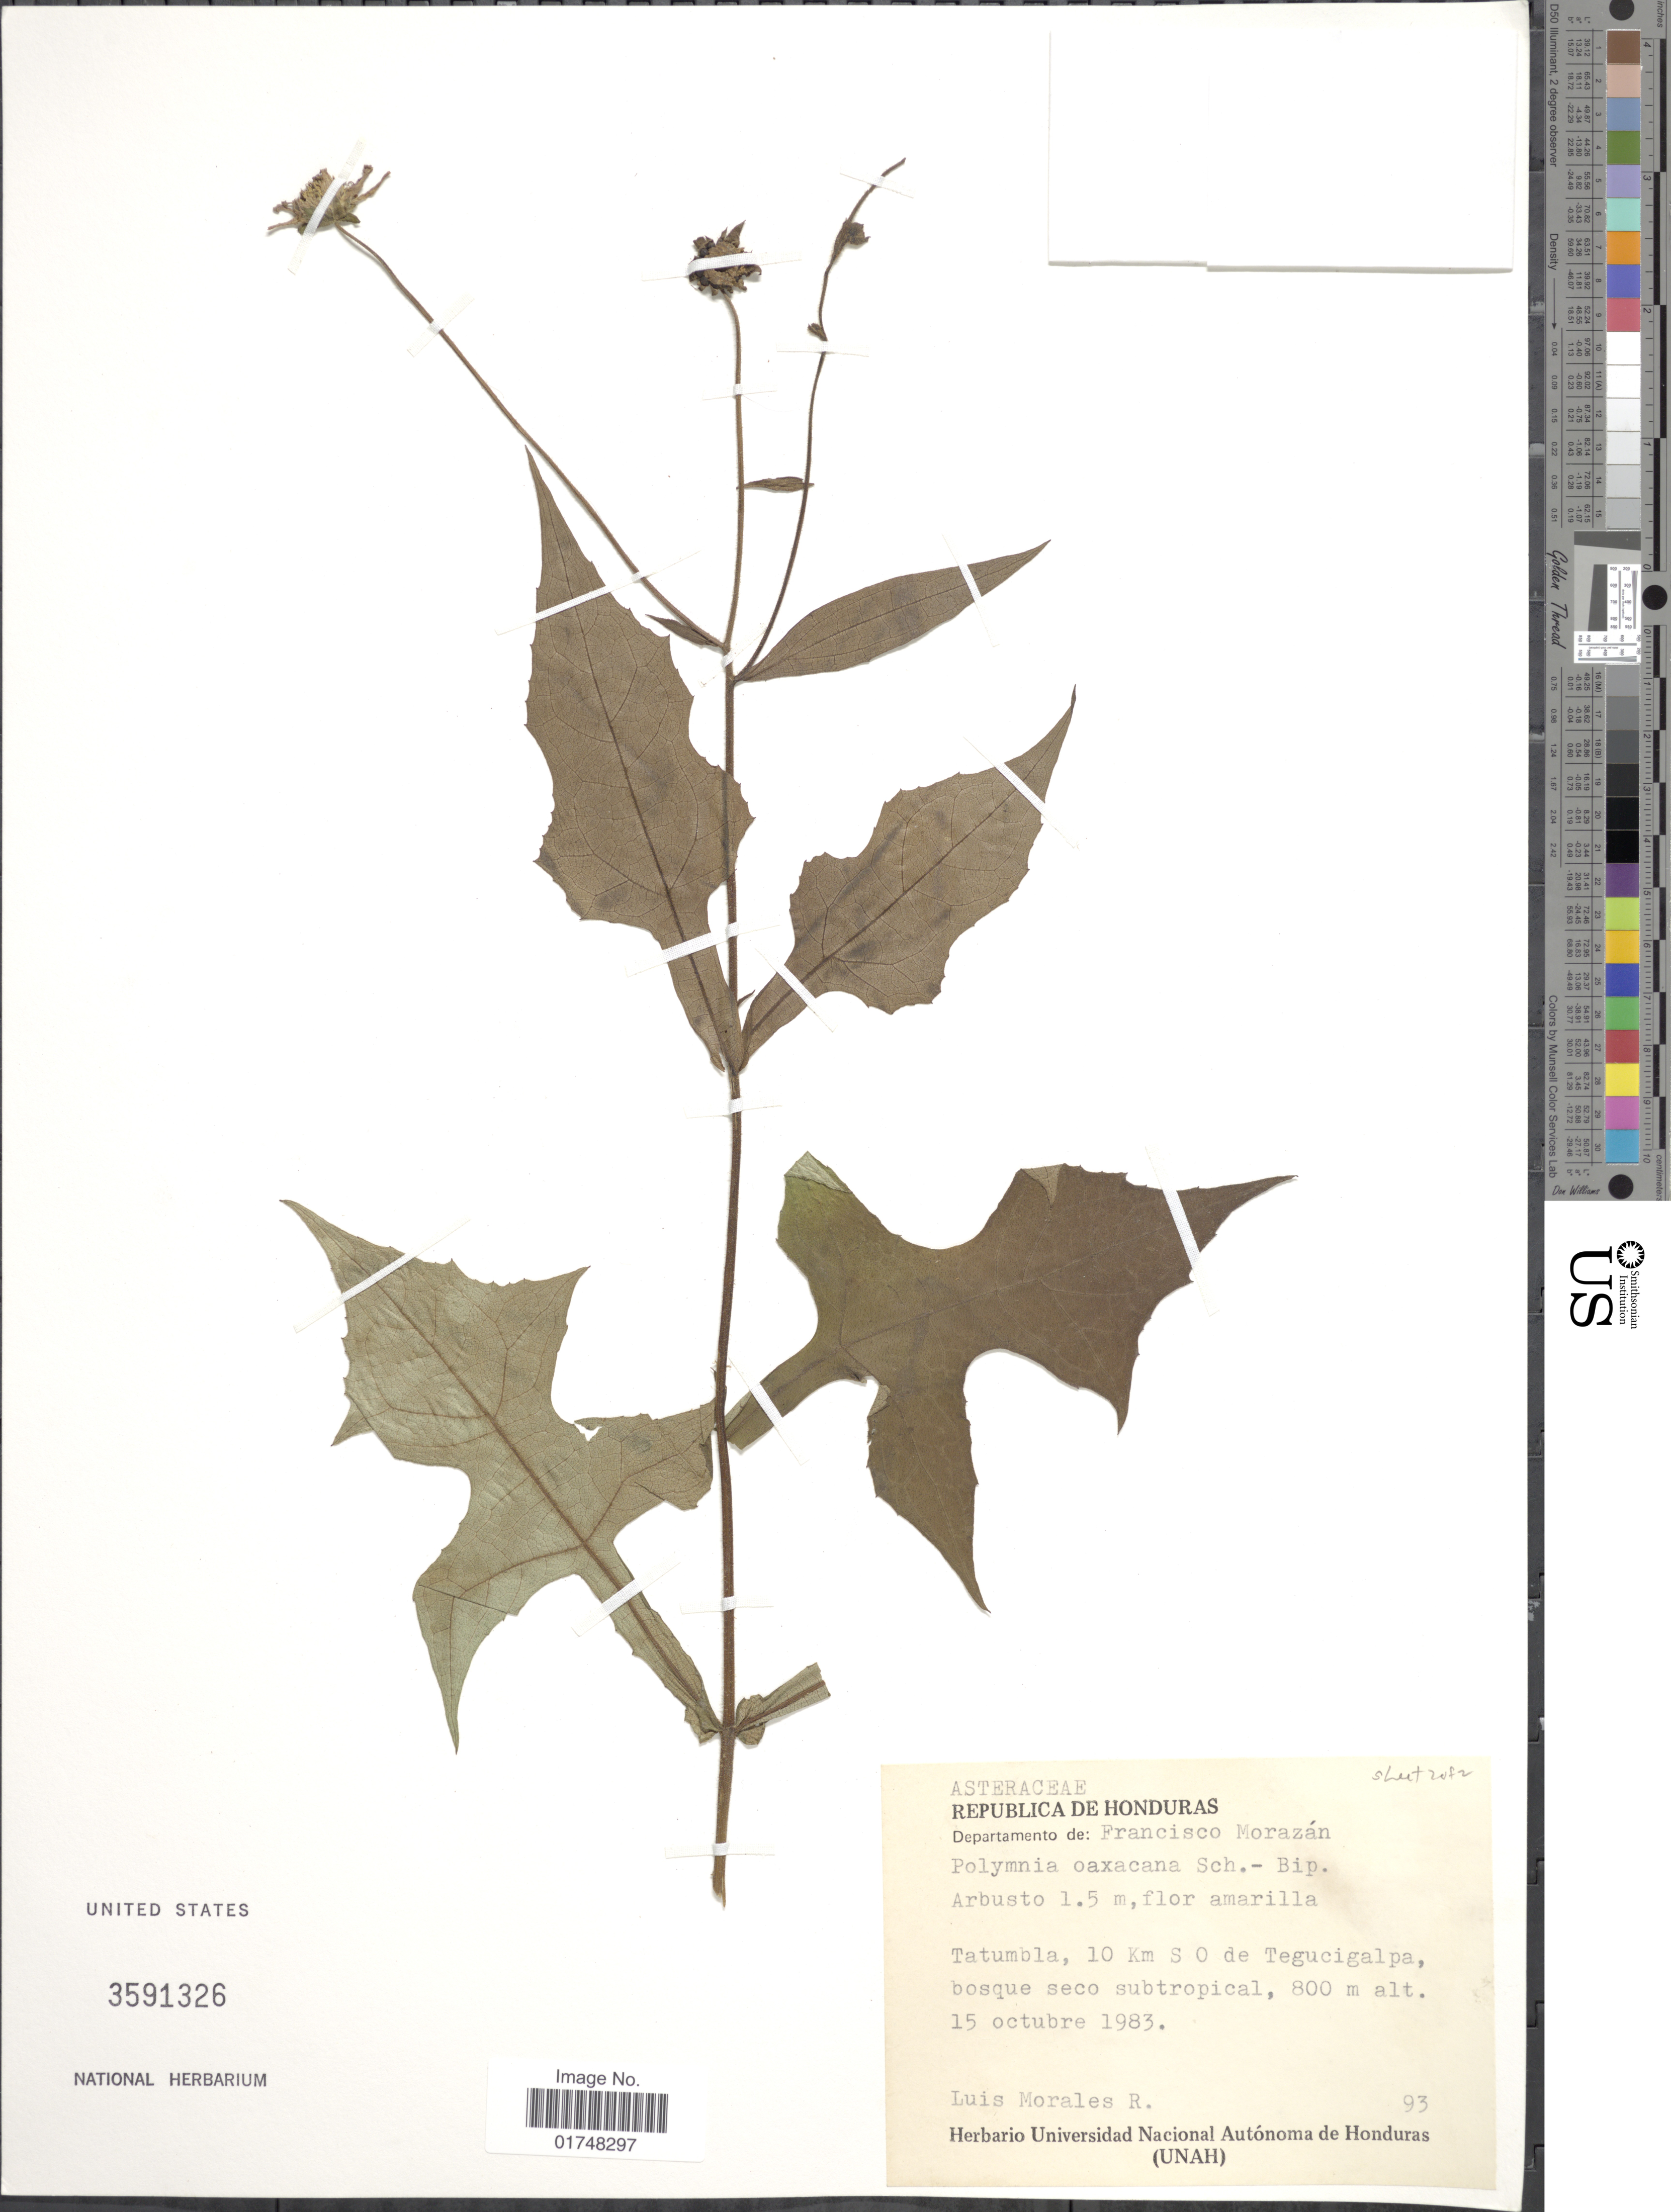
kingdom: Plantae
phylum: Tracheophyta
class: Magnoliopsida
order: Asterales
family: Asteraceae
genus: Smallanthus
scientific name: Smallanthus oaxacanus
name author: (Sch. Bip. ex Klatt) H. Rob.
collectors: L. Morales R.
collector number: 93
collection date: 1983-10-15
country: Honduras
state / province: Fco. Morazán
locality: Republica de Honduras, Departamento de Francisco Morazan, Tatumbla, 10 km S O de Tegucigalpa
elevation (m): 800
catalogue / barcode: US 3591326